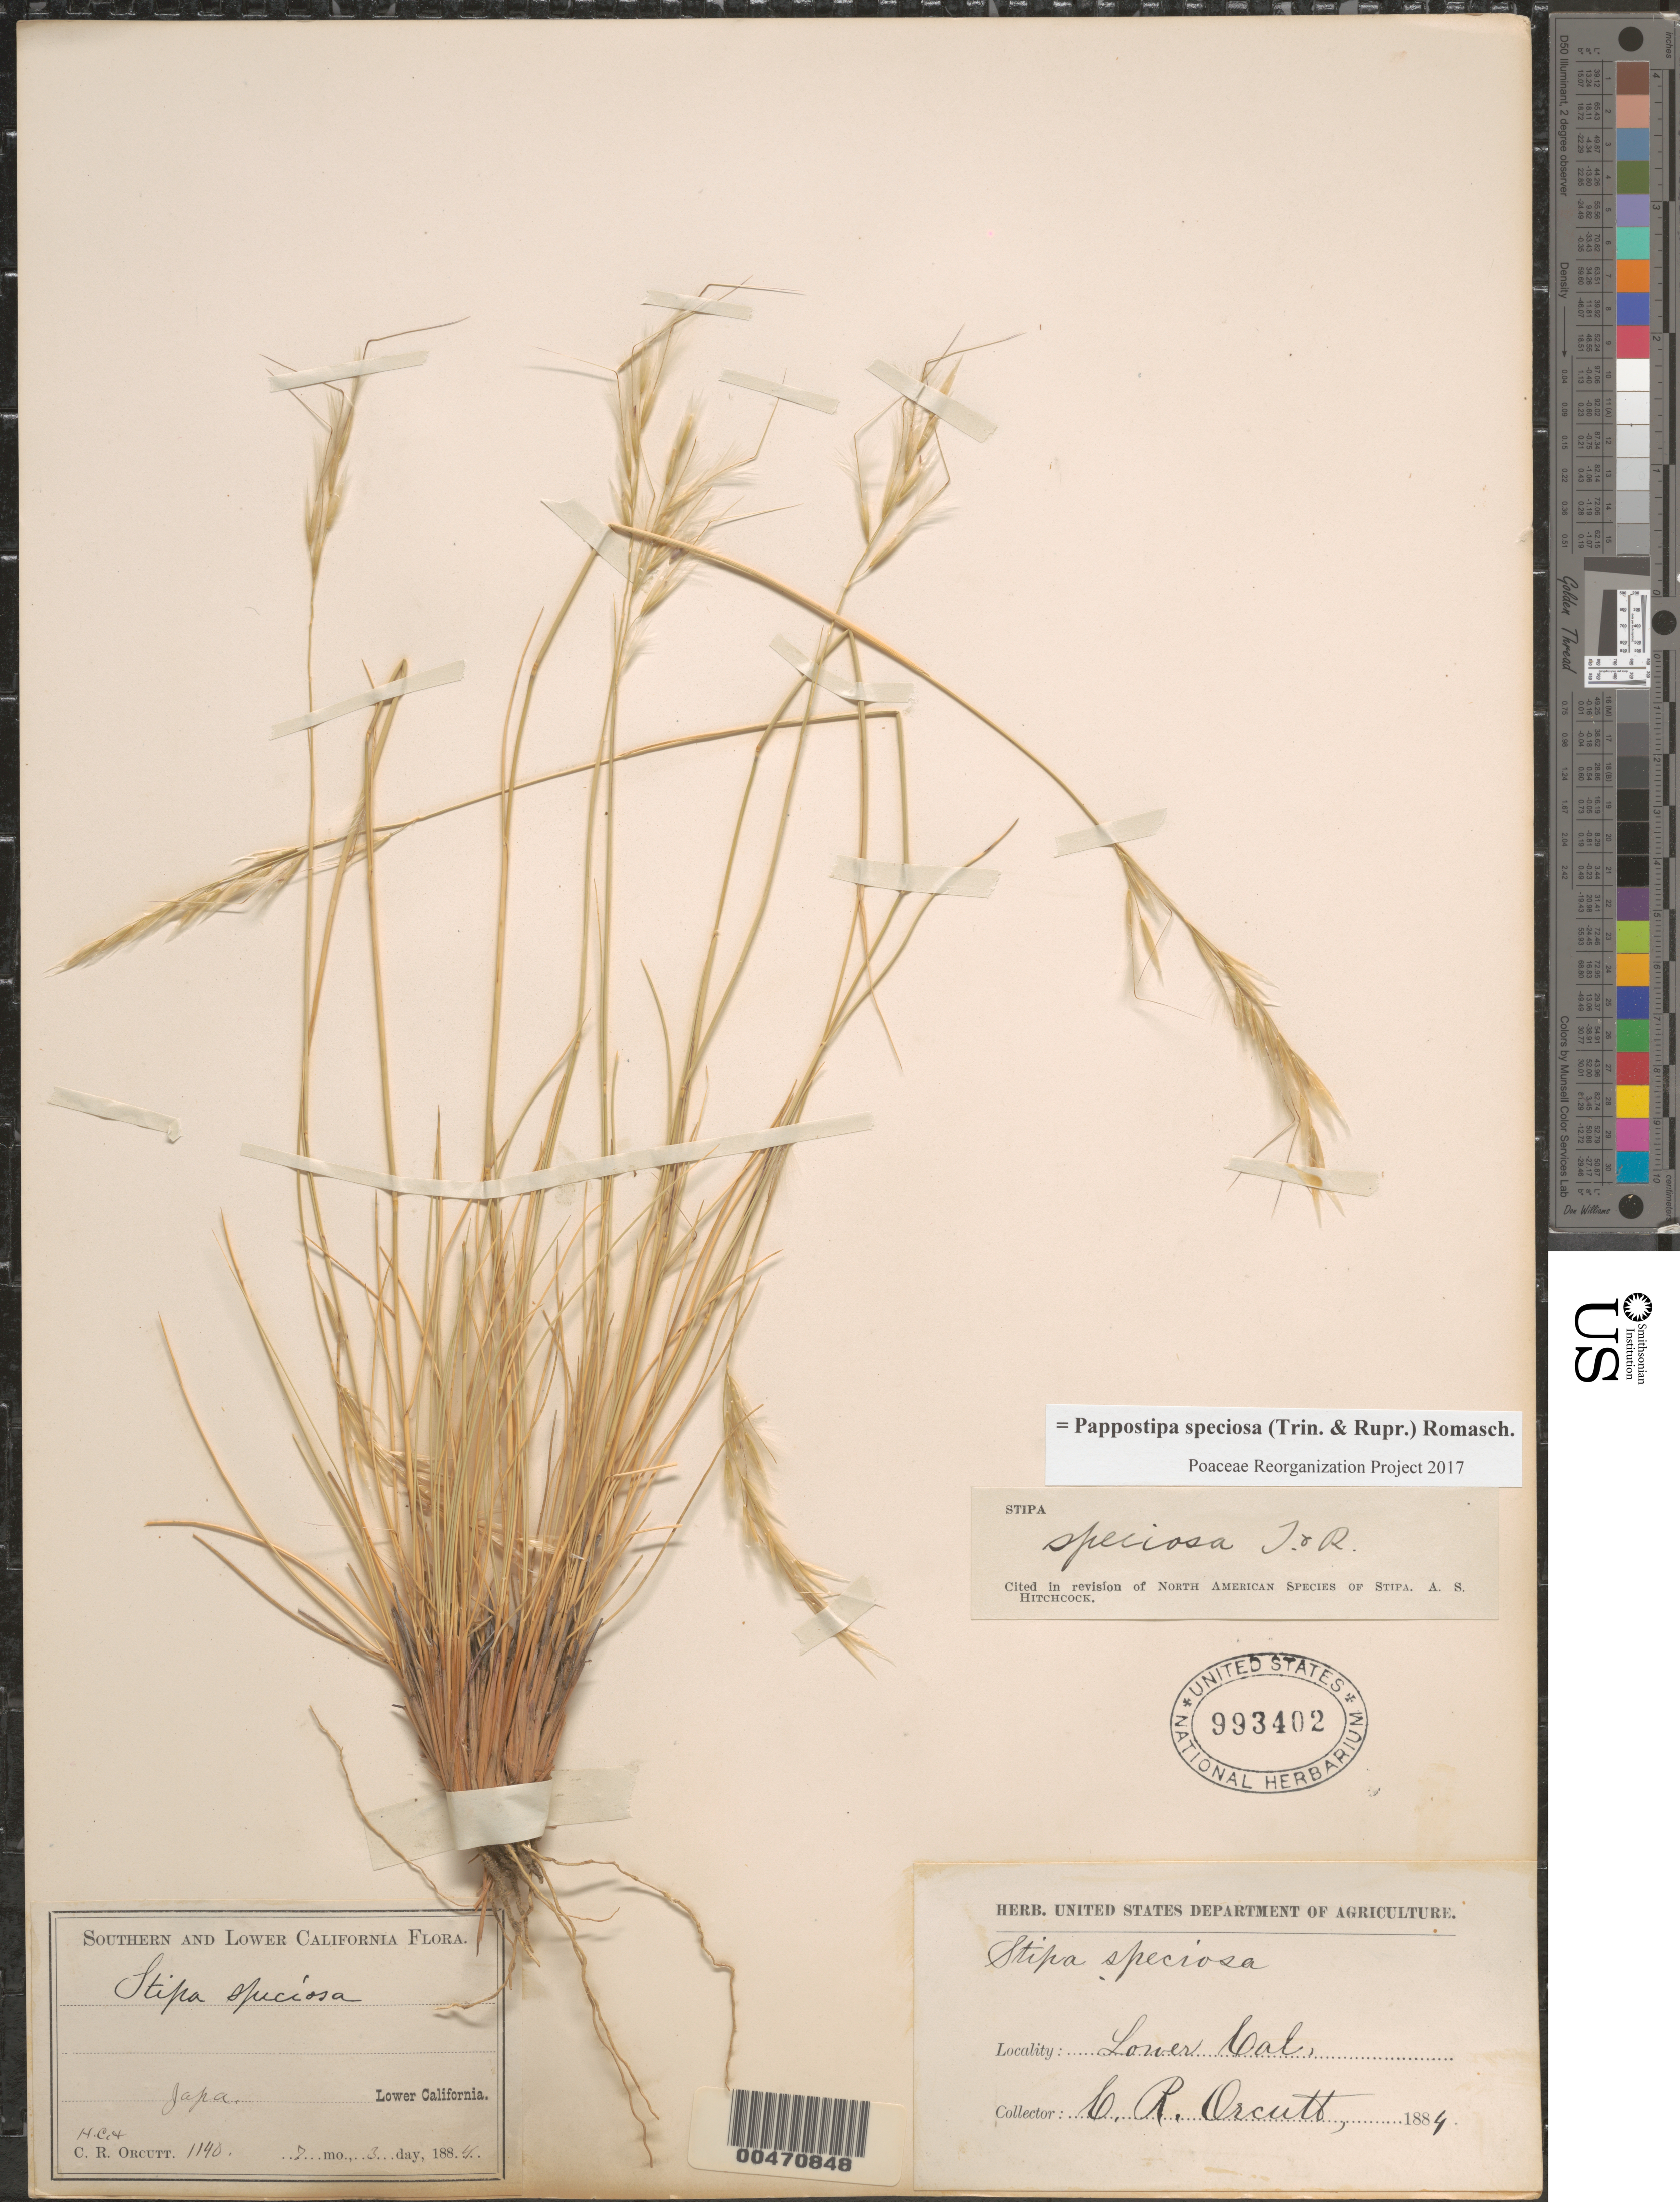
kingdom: Plantae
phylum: Tracheophyta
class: Liliopsida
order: Poales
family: Poaceae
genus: Pappostipa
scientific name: Pappostipa speciosa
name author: (Trin. & Rupr.) Romasch.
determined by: Poaceae Reorganization Project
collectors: C. R. Orcutt & H. C. Orcutt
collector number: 1140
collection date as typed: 3 Jul 1884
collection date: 1884-07-03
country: Mexico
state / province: Baja California Norte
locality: Japa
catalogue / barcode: US 993402